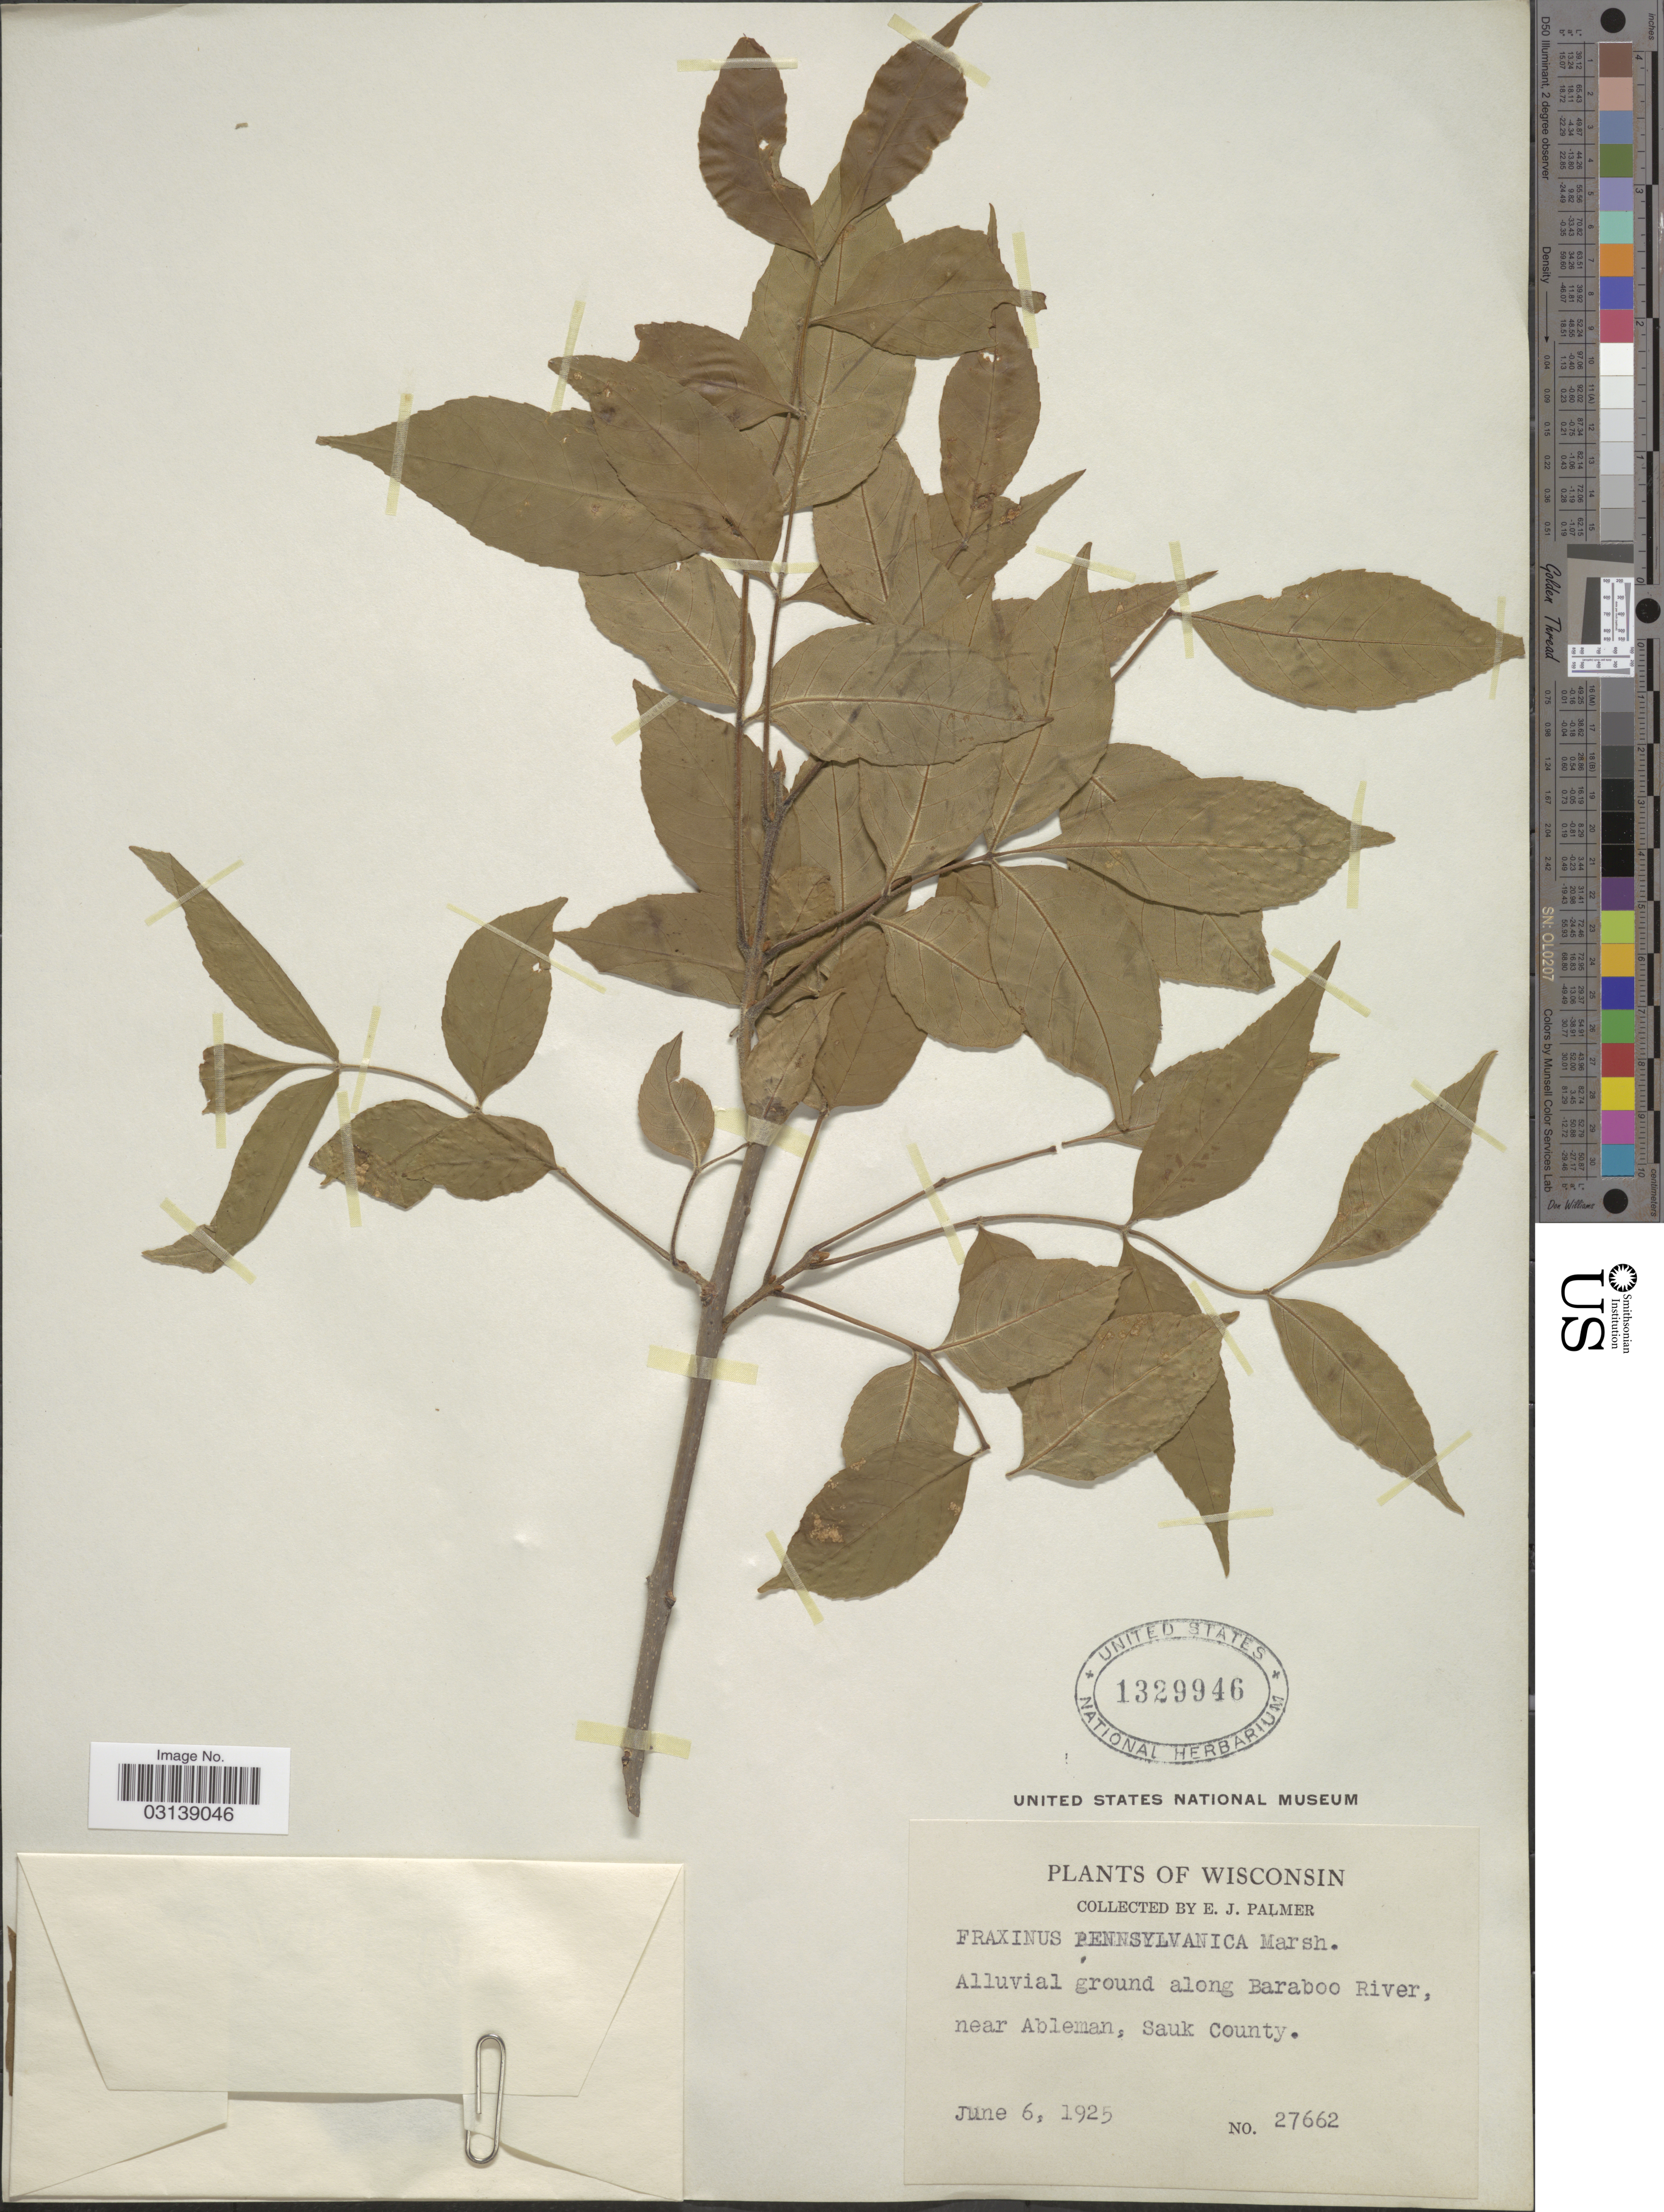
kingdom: Plantae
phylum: Tracheophyta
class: Magnoliopsida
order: Lamiales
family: Oleaceae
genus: Fraxinus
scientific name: Fraxinus pennsylvanica var. pubescens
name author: (Lam.) Lingelsh.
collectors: E. J. Palmer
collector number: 27662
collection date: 1925-06-06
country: United States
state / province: Wisconsin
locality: Alluvial ground along Baraboo River, near Ableman, Sauk County.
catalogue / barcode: US 1329946